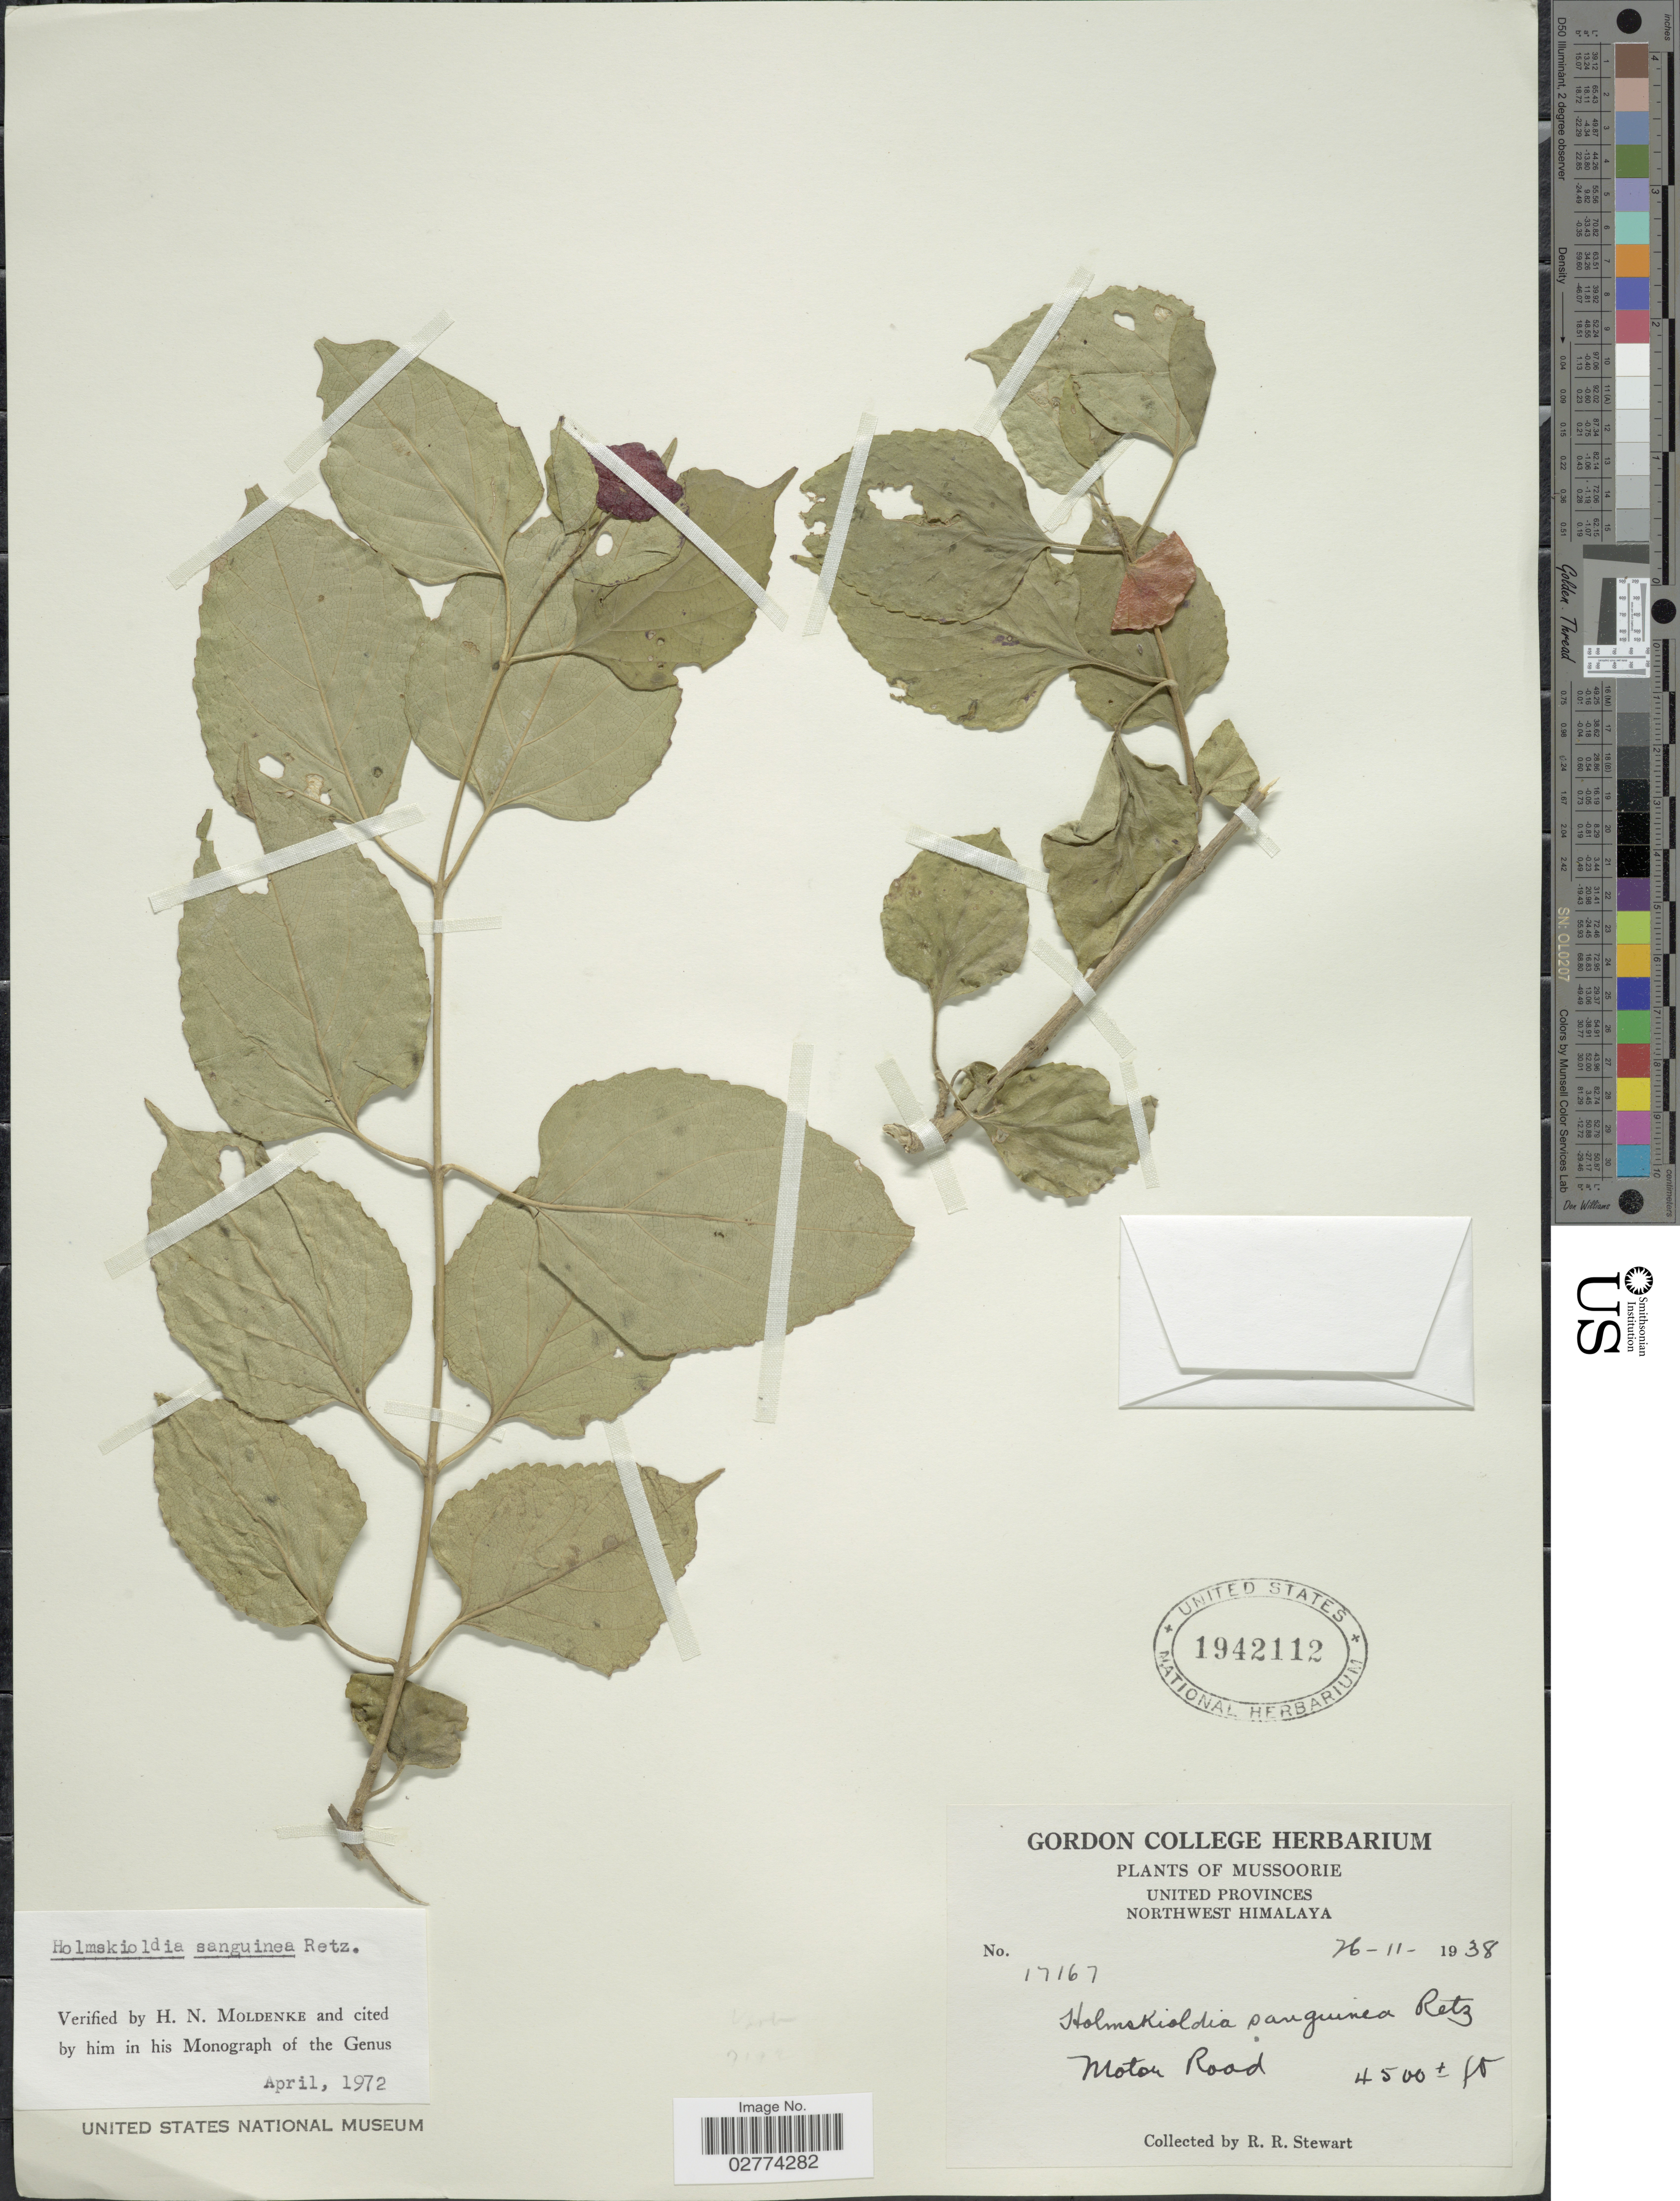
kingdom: Plantae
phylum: Tracheophyta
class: Magnoliopsida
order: Lamiales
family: Lamiaceae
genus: Holmskioldia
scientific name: Holmskioldia sanguinea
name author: Retz.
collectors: R. R. Stewart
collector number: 17167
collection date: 1938-11-26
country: India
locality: Mussoorie. United Provinces. Notthwest Himalaya. Motor Road.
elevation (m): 1372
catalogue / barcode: US 1942112